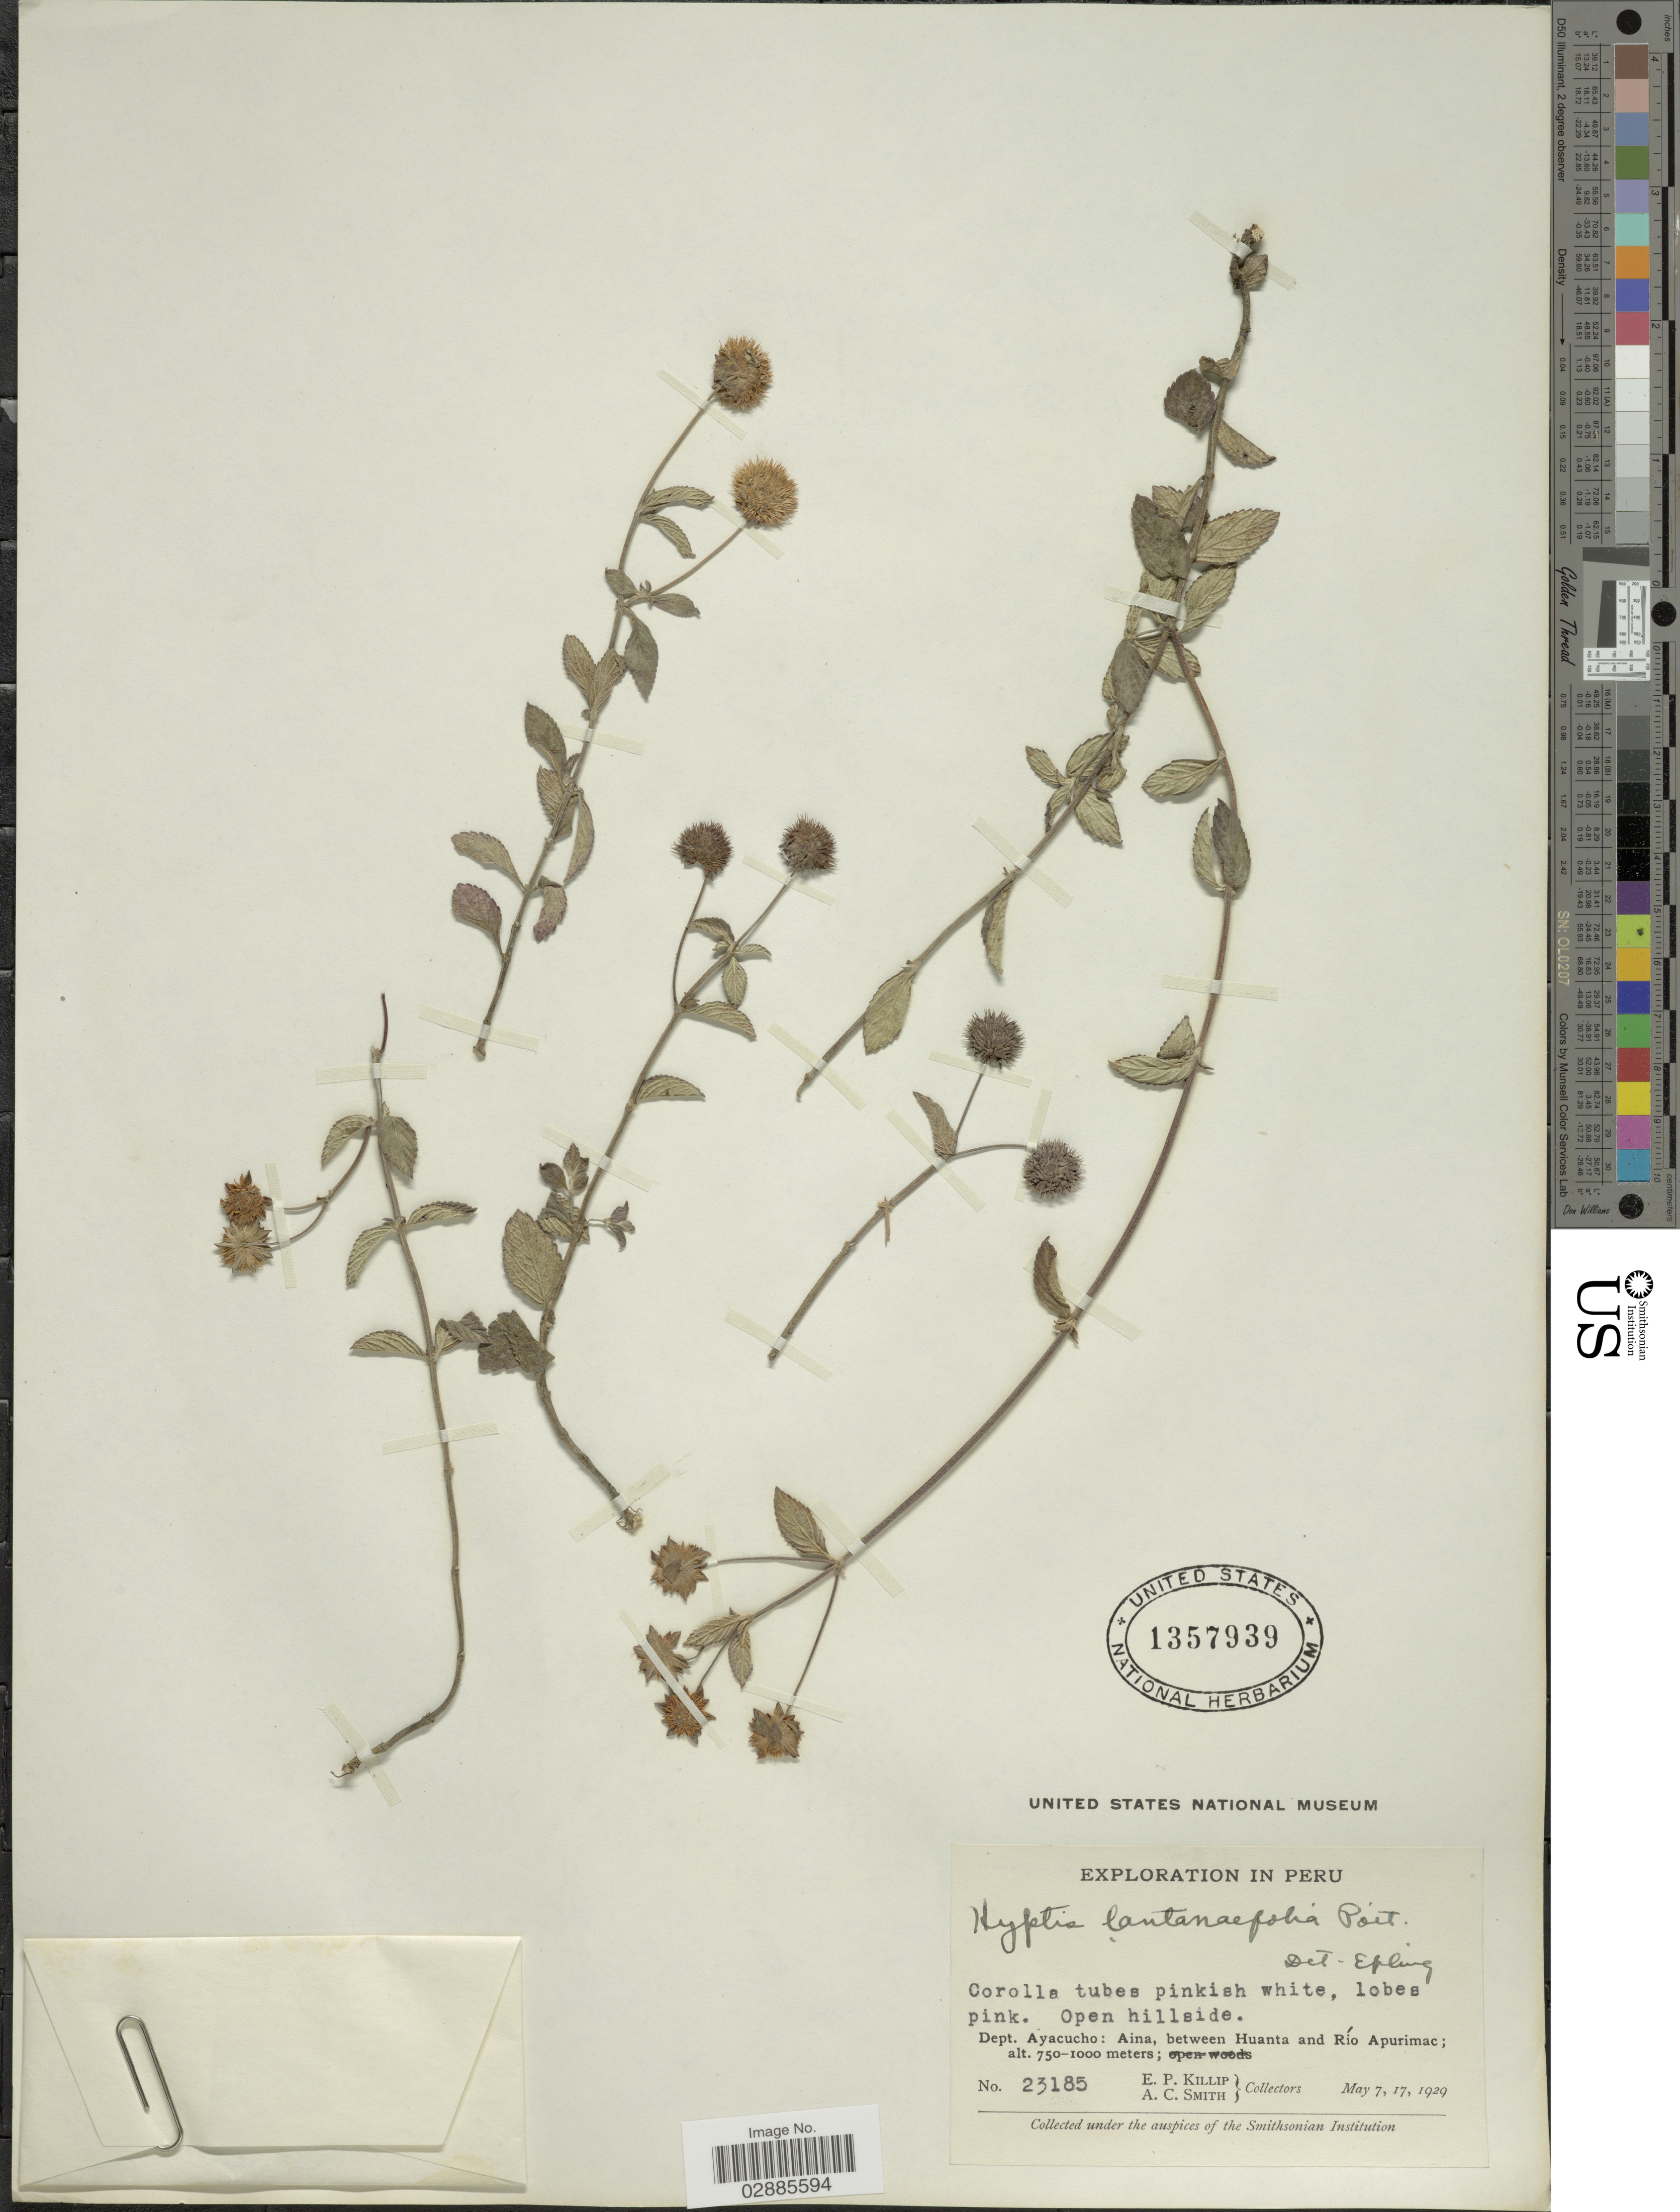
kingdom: Plantae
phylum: Tracheophyta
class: Magnoliopsida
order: Lamiales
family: Lamiaceae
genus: Hyptis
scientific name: Hyptis lantanifolia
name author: Poit.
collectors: E. P. Killip & A. C. Smith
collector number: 23185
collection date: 1929-05-07/1929-05-17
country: Peru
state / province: Ayacucho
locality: Dept. Ayacucho: Aina, between Huanta and Río Apurimac.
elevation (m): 750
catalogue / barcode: US 1357939